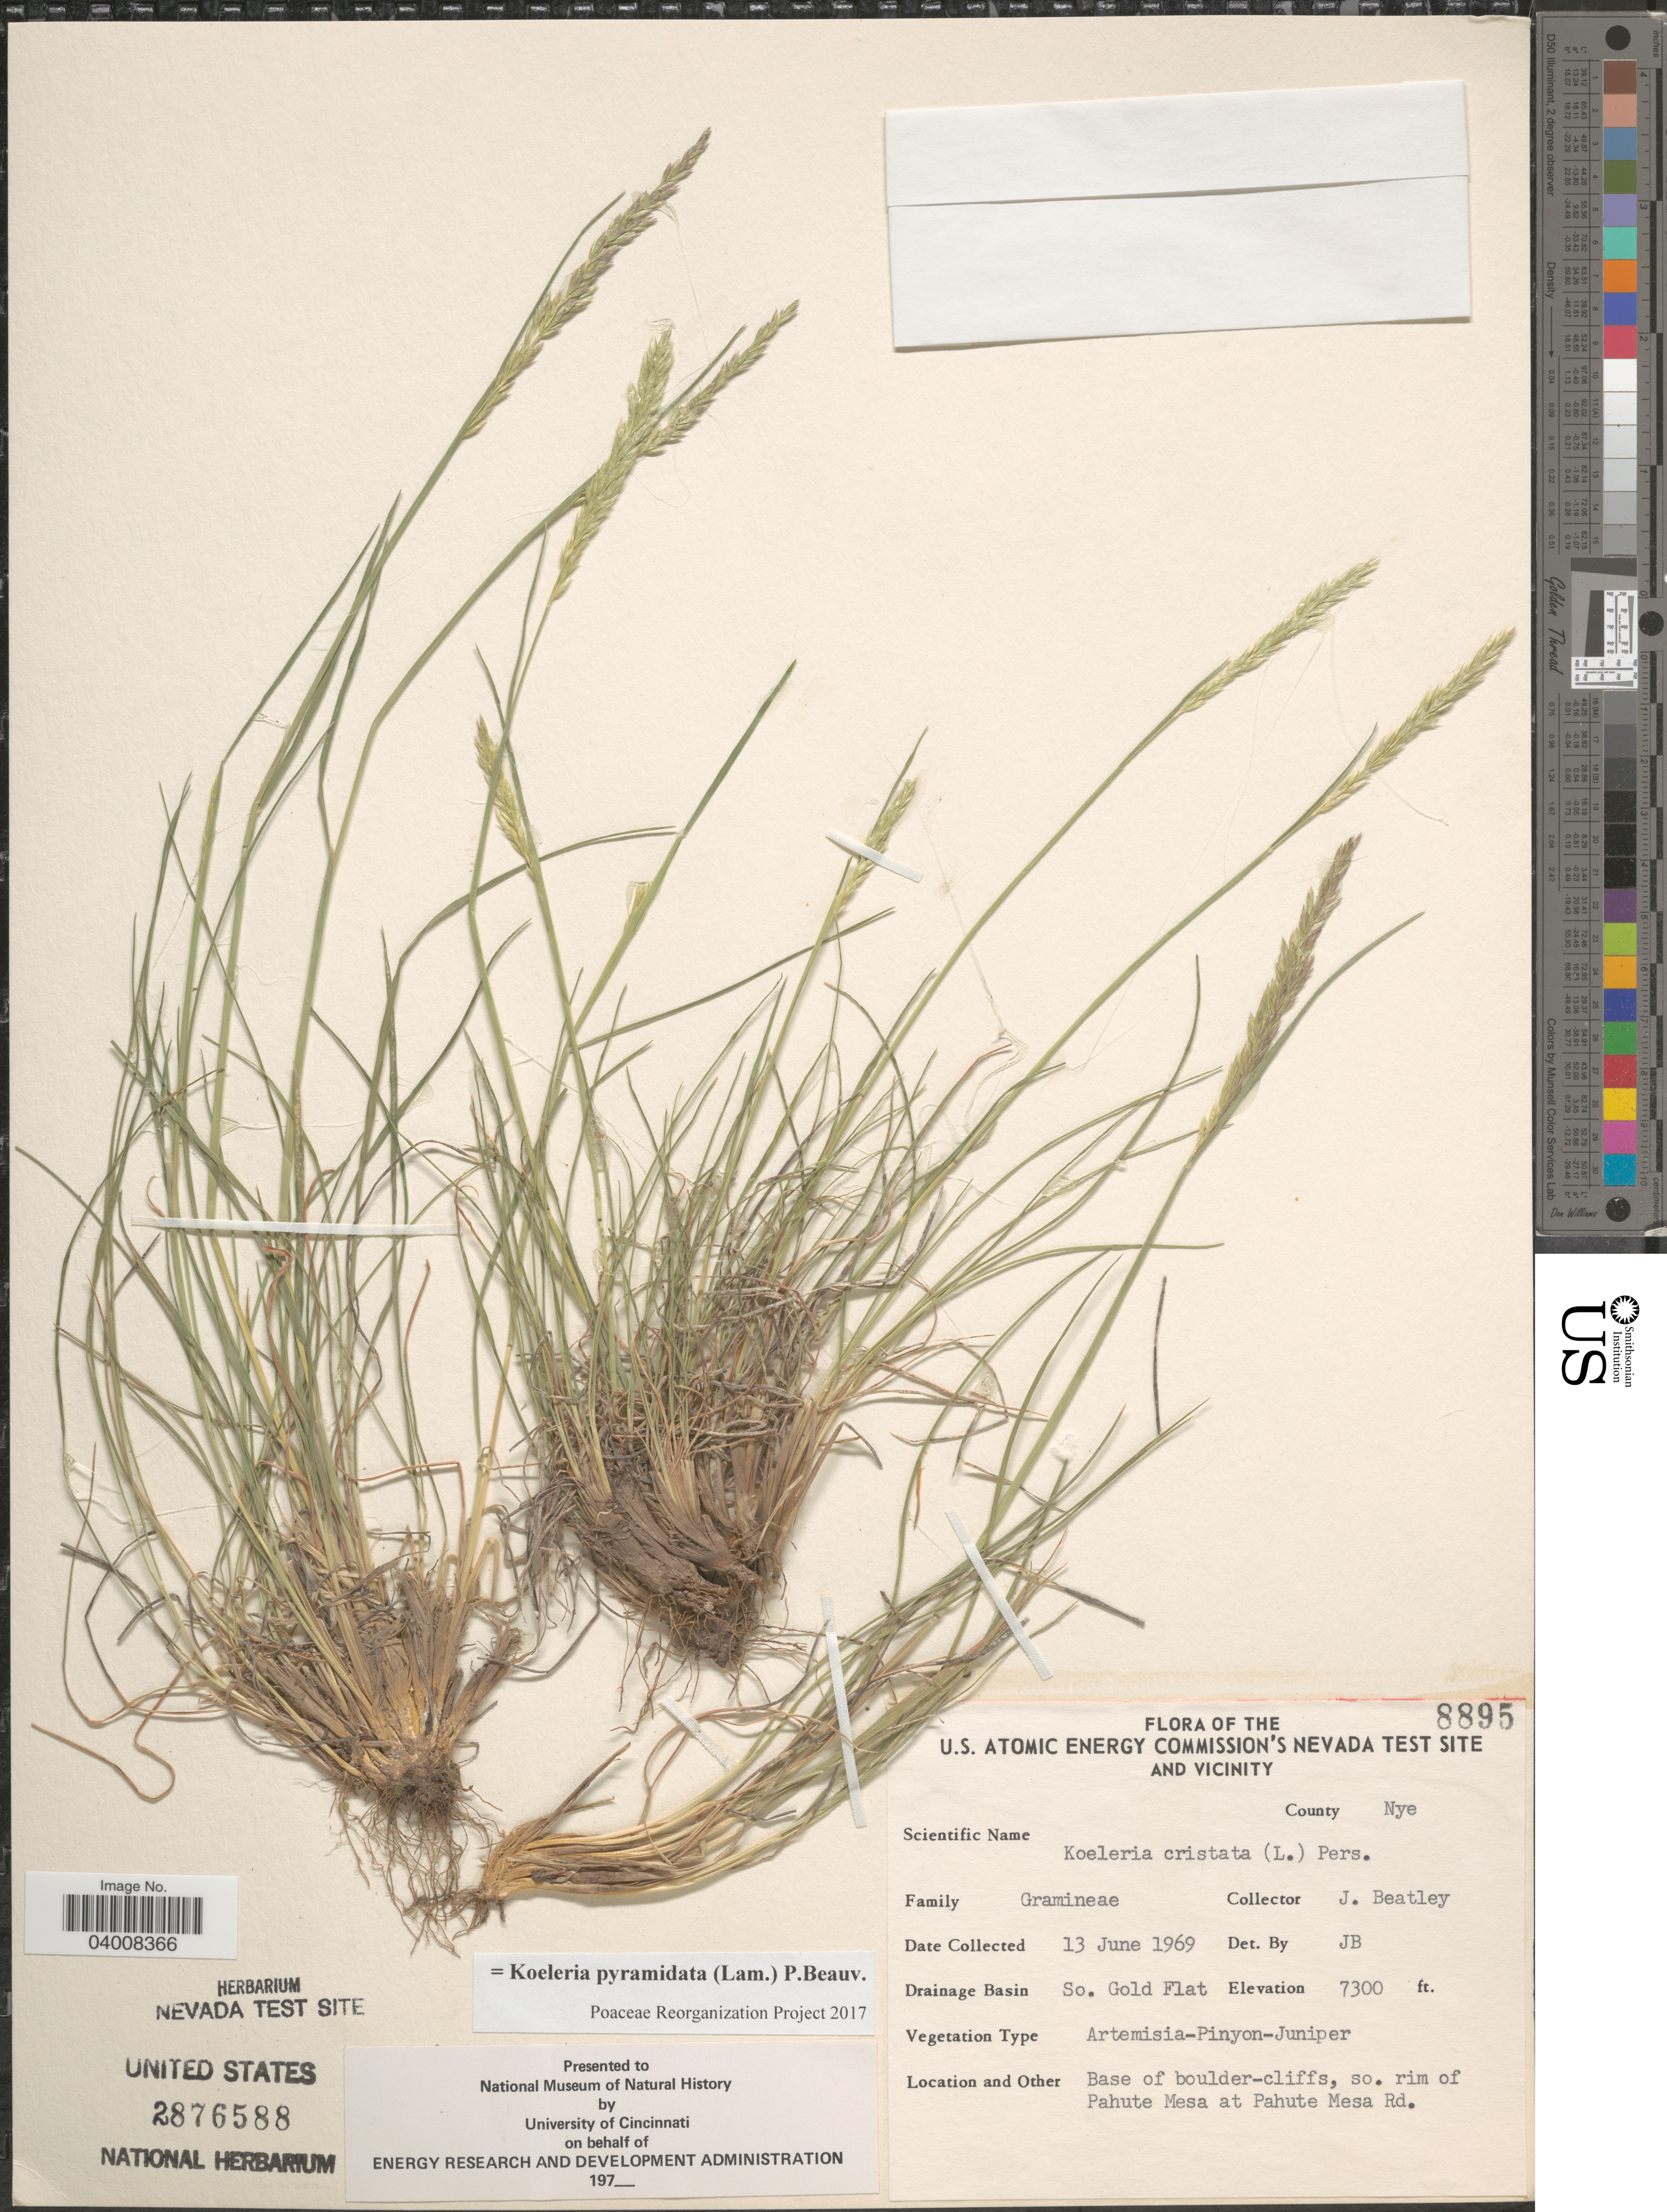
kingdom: Plantae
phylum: Tracheophyta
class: Liliopsida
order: Poales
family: Poaceae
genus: Koeleria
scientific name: Koeleria pyramidata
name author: (Lam.) P. Beauv.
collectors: J. C. Beatley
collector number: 8895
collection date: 1969-06-13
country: United States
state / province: Nevada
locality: U.S. Atomic Energy Commission's Nevada Test Site And Vicinity. County Nye. Drainage Basin So. Gold Flat. Base of boulder-cliffs, so. rim of Pahute Mesa at Pahute Mesa Rd.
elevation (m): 2225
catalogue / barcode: US 2876588